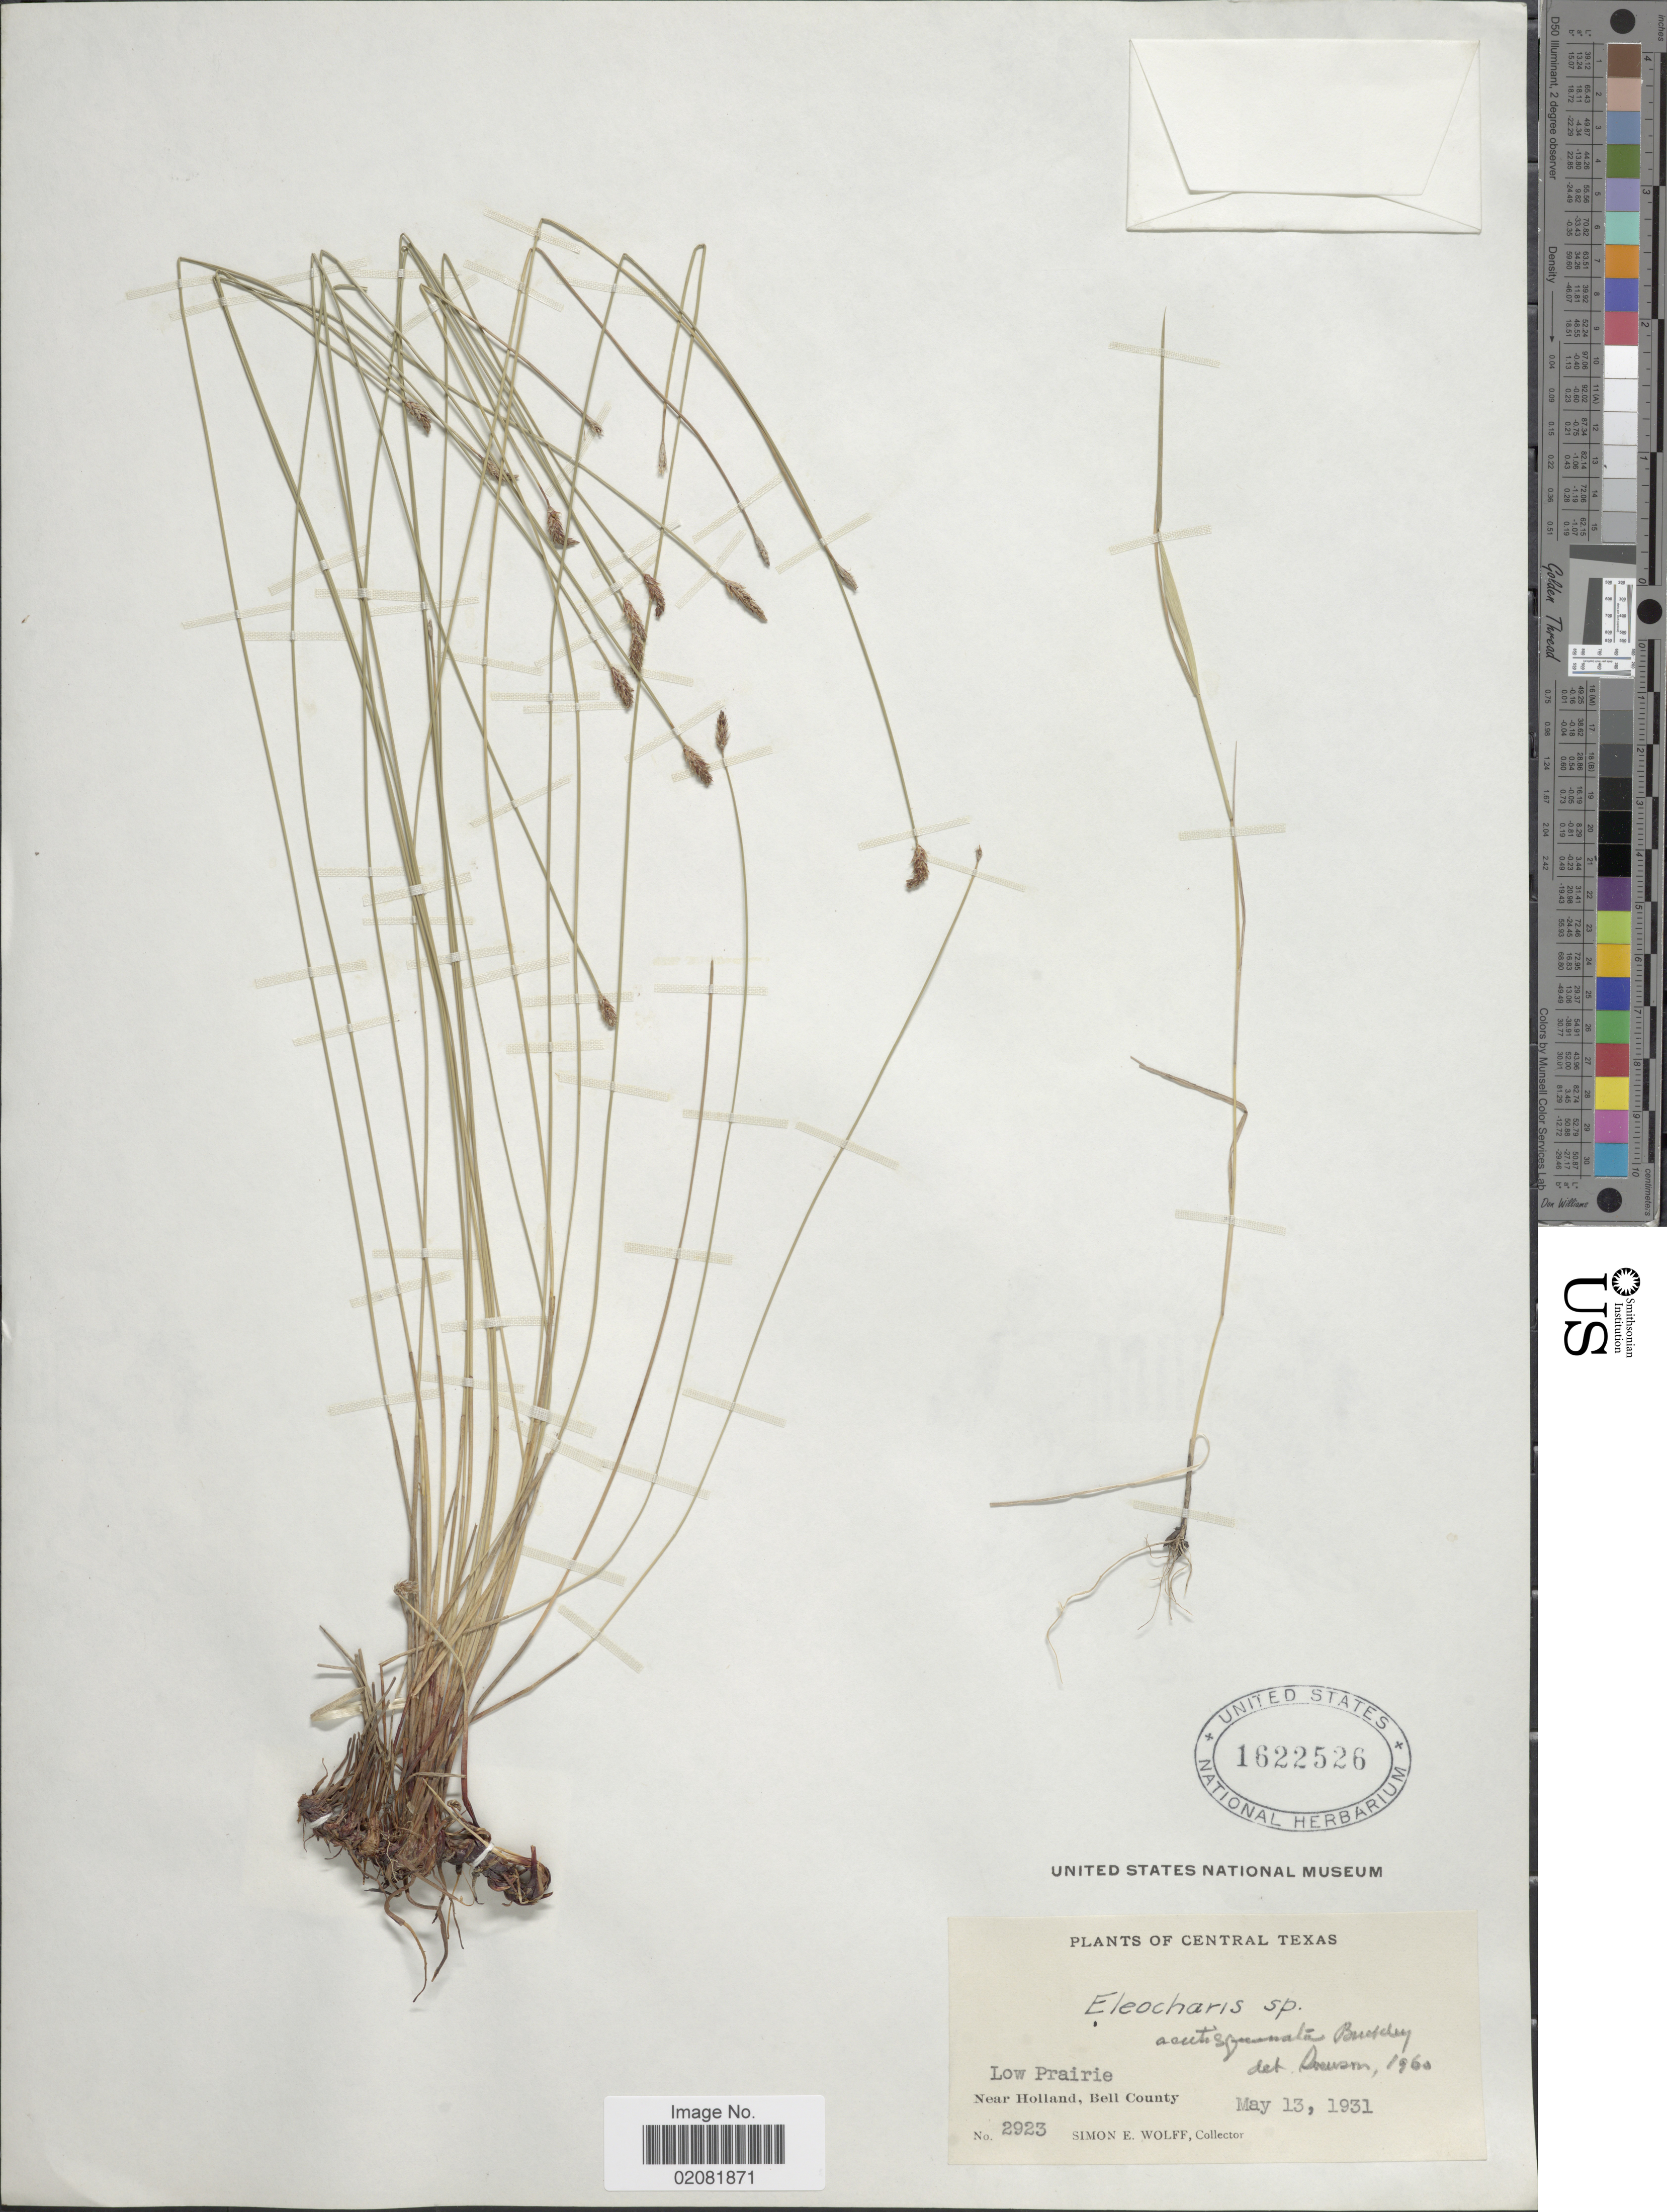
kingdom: Plantae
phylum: Tracheophyta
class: Liliopsida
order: Poales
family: Cyperaceae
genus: Eleocharis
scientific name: Eleocharis acutisquamata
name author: Buckley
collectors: S. E. Wolff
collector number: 2923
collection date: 1931-05-13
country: United States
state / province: Texas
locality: Central Texas, Near Holland, Bell County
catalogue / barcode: US 1622526